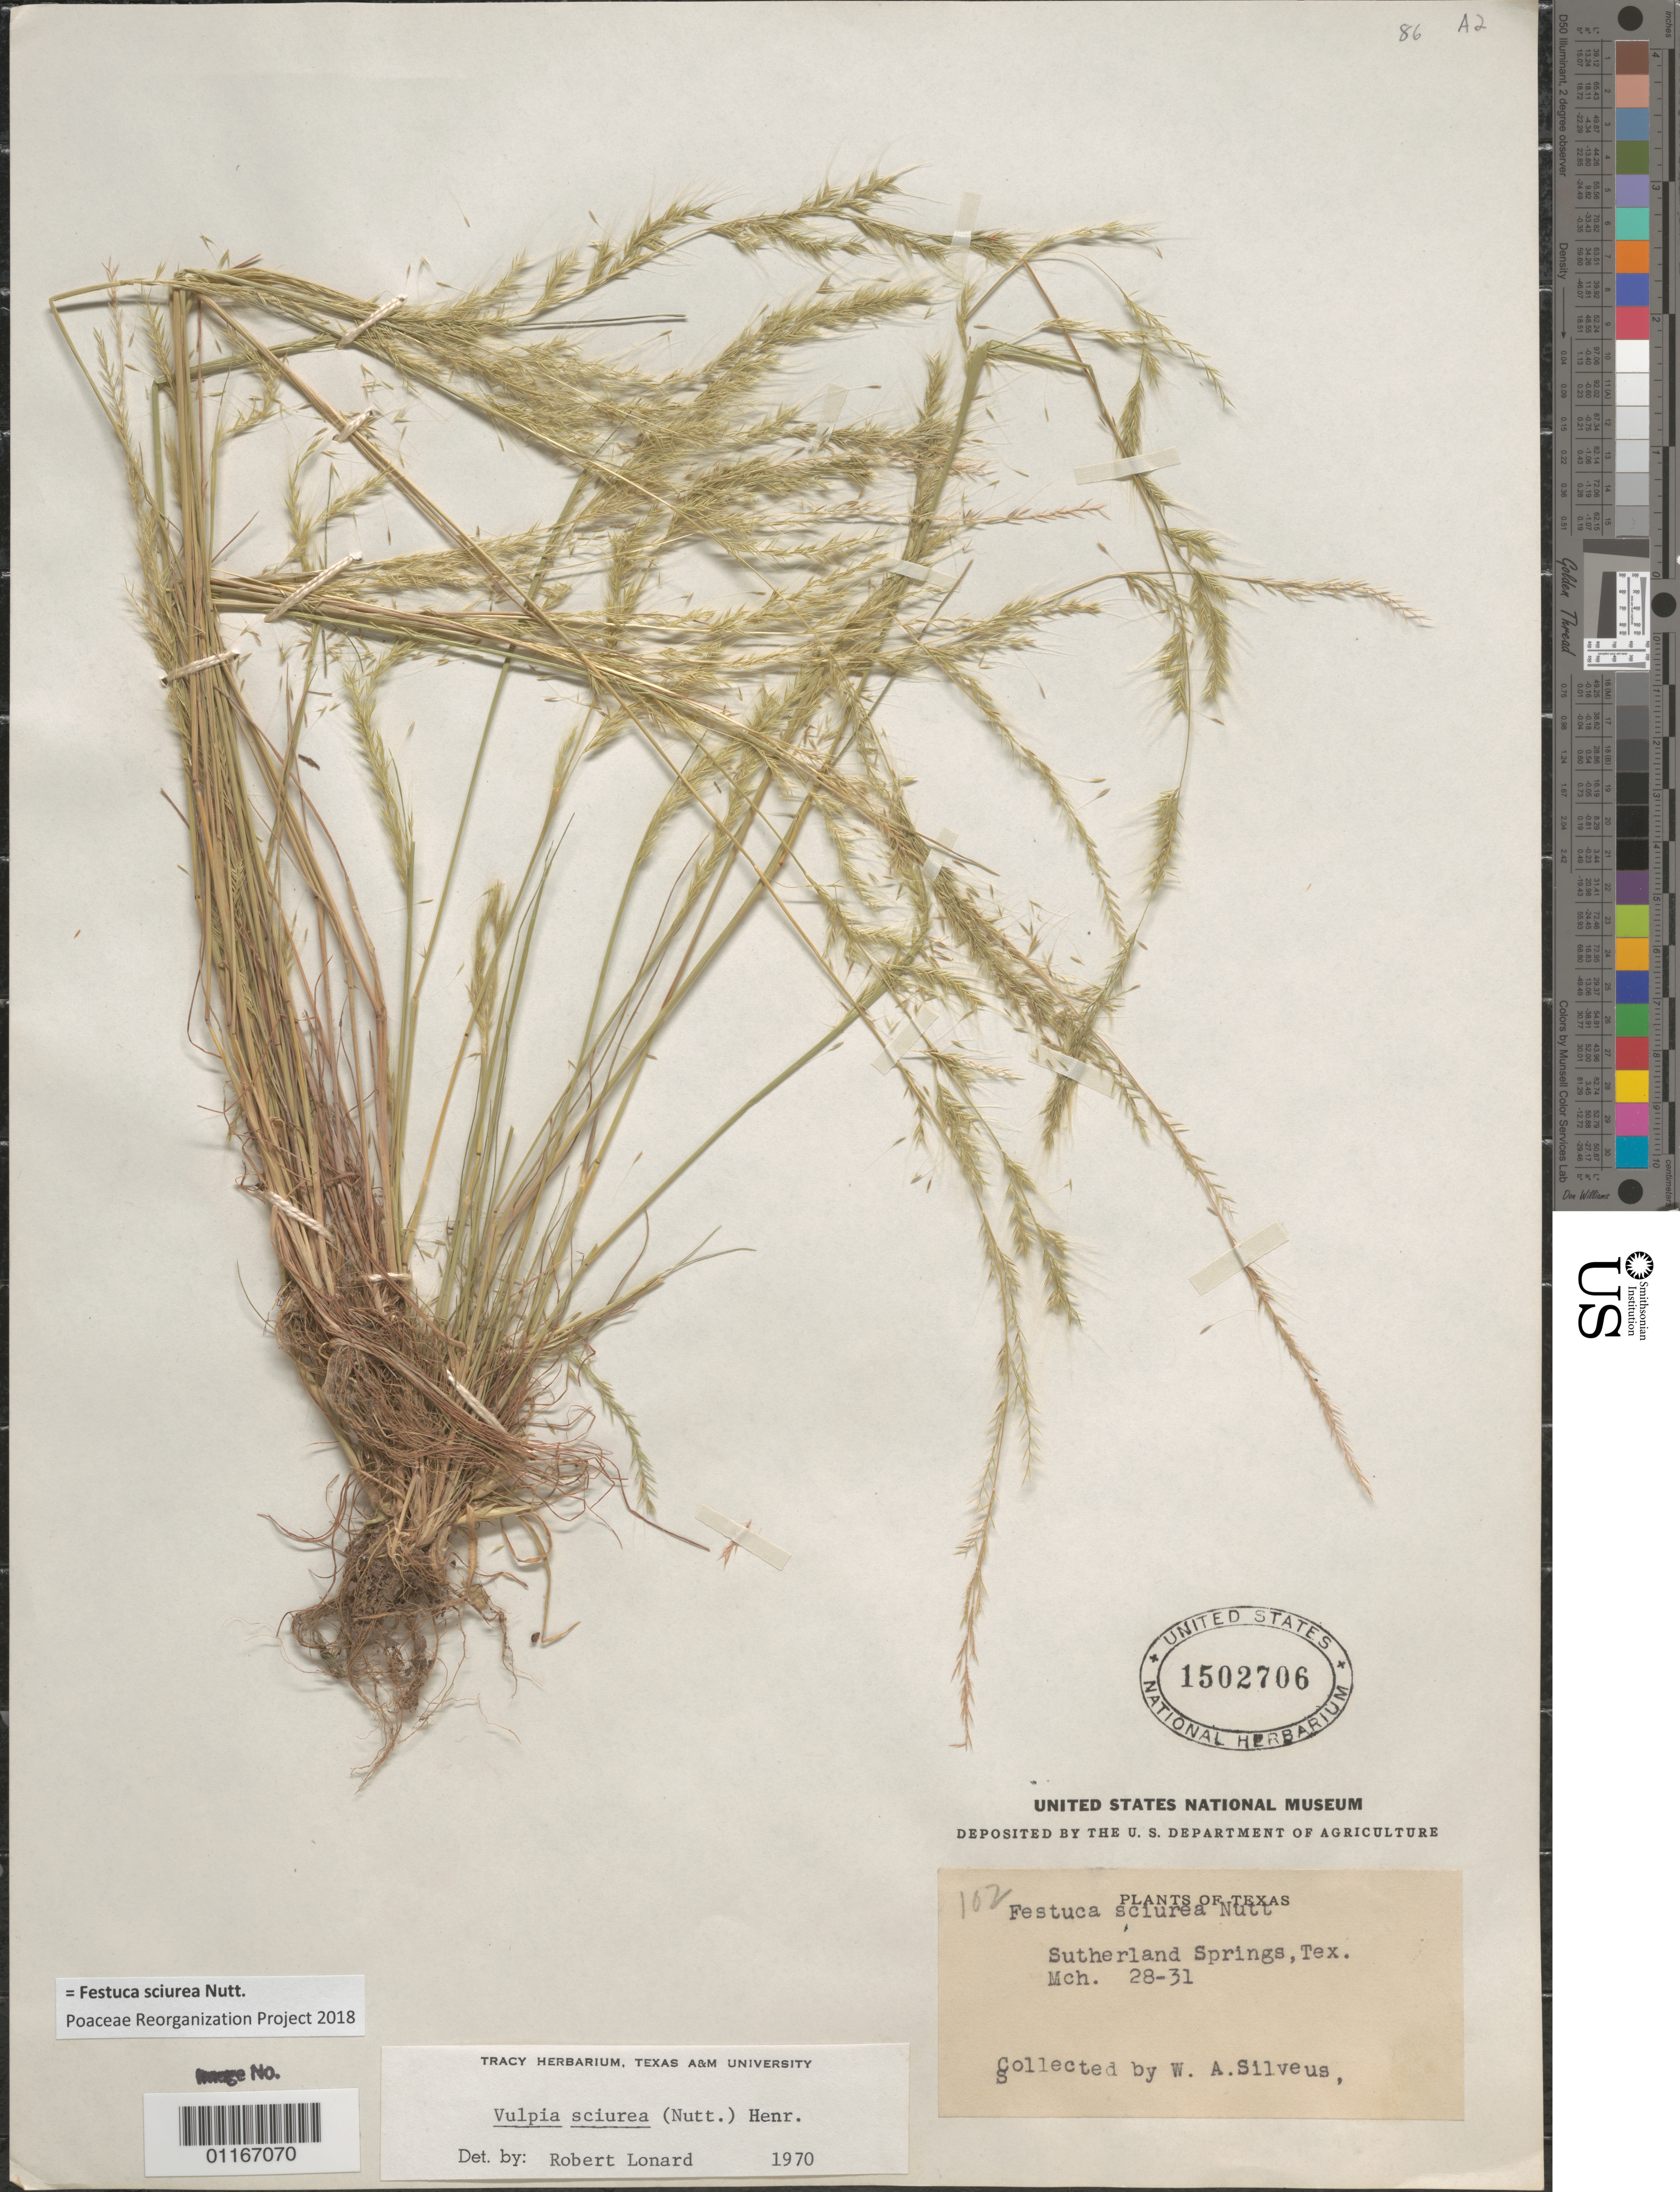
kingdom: Plantae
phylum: Tracheophyta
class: Liliopsida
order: Poales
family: Poaceae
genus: Festuca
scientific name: Festuca sciurea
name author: Nutt.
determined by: Poaceae Reorganization Project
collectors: W. Silveus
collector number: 102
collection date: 1931-03-28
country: United States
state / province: Texas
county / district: Wilson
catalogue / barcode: US 1502706